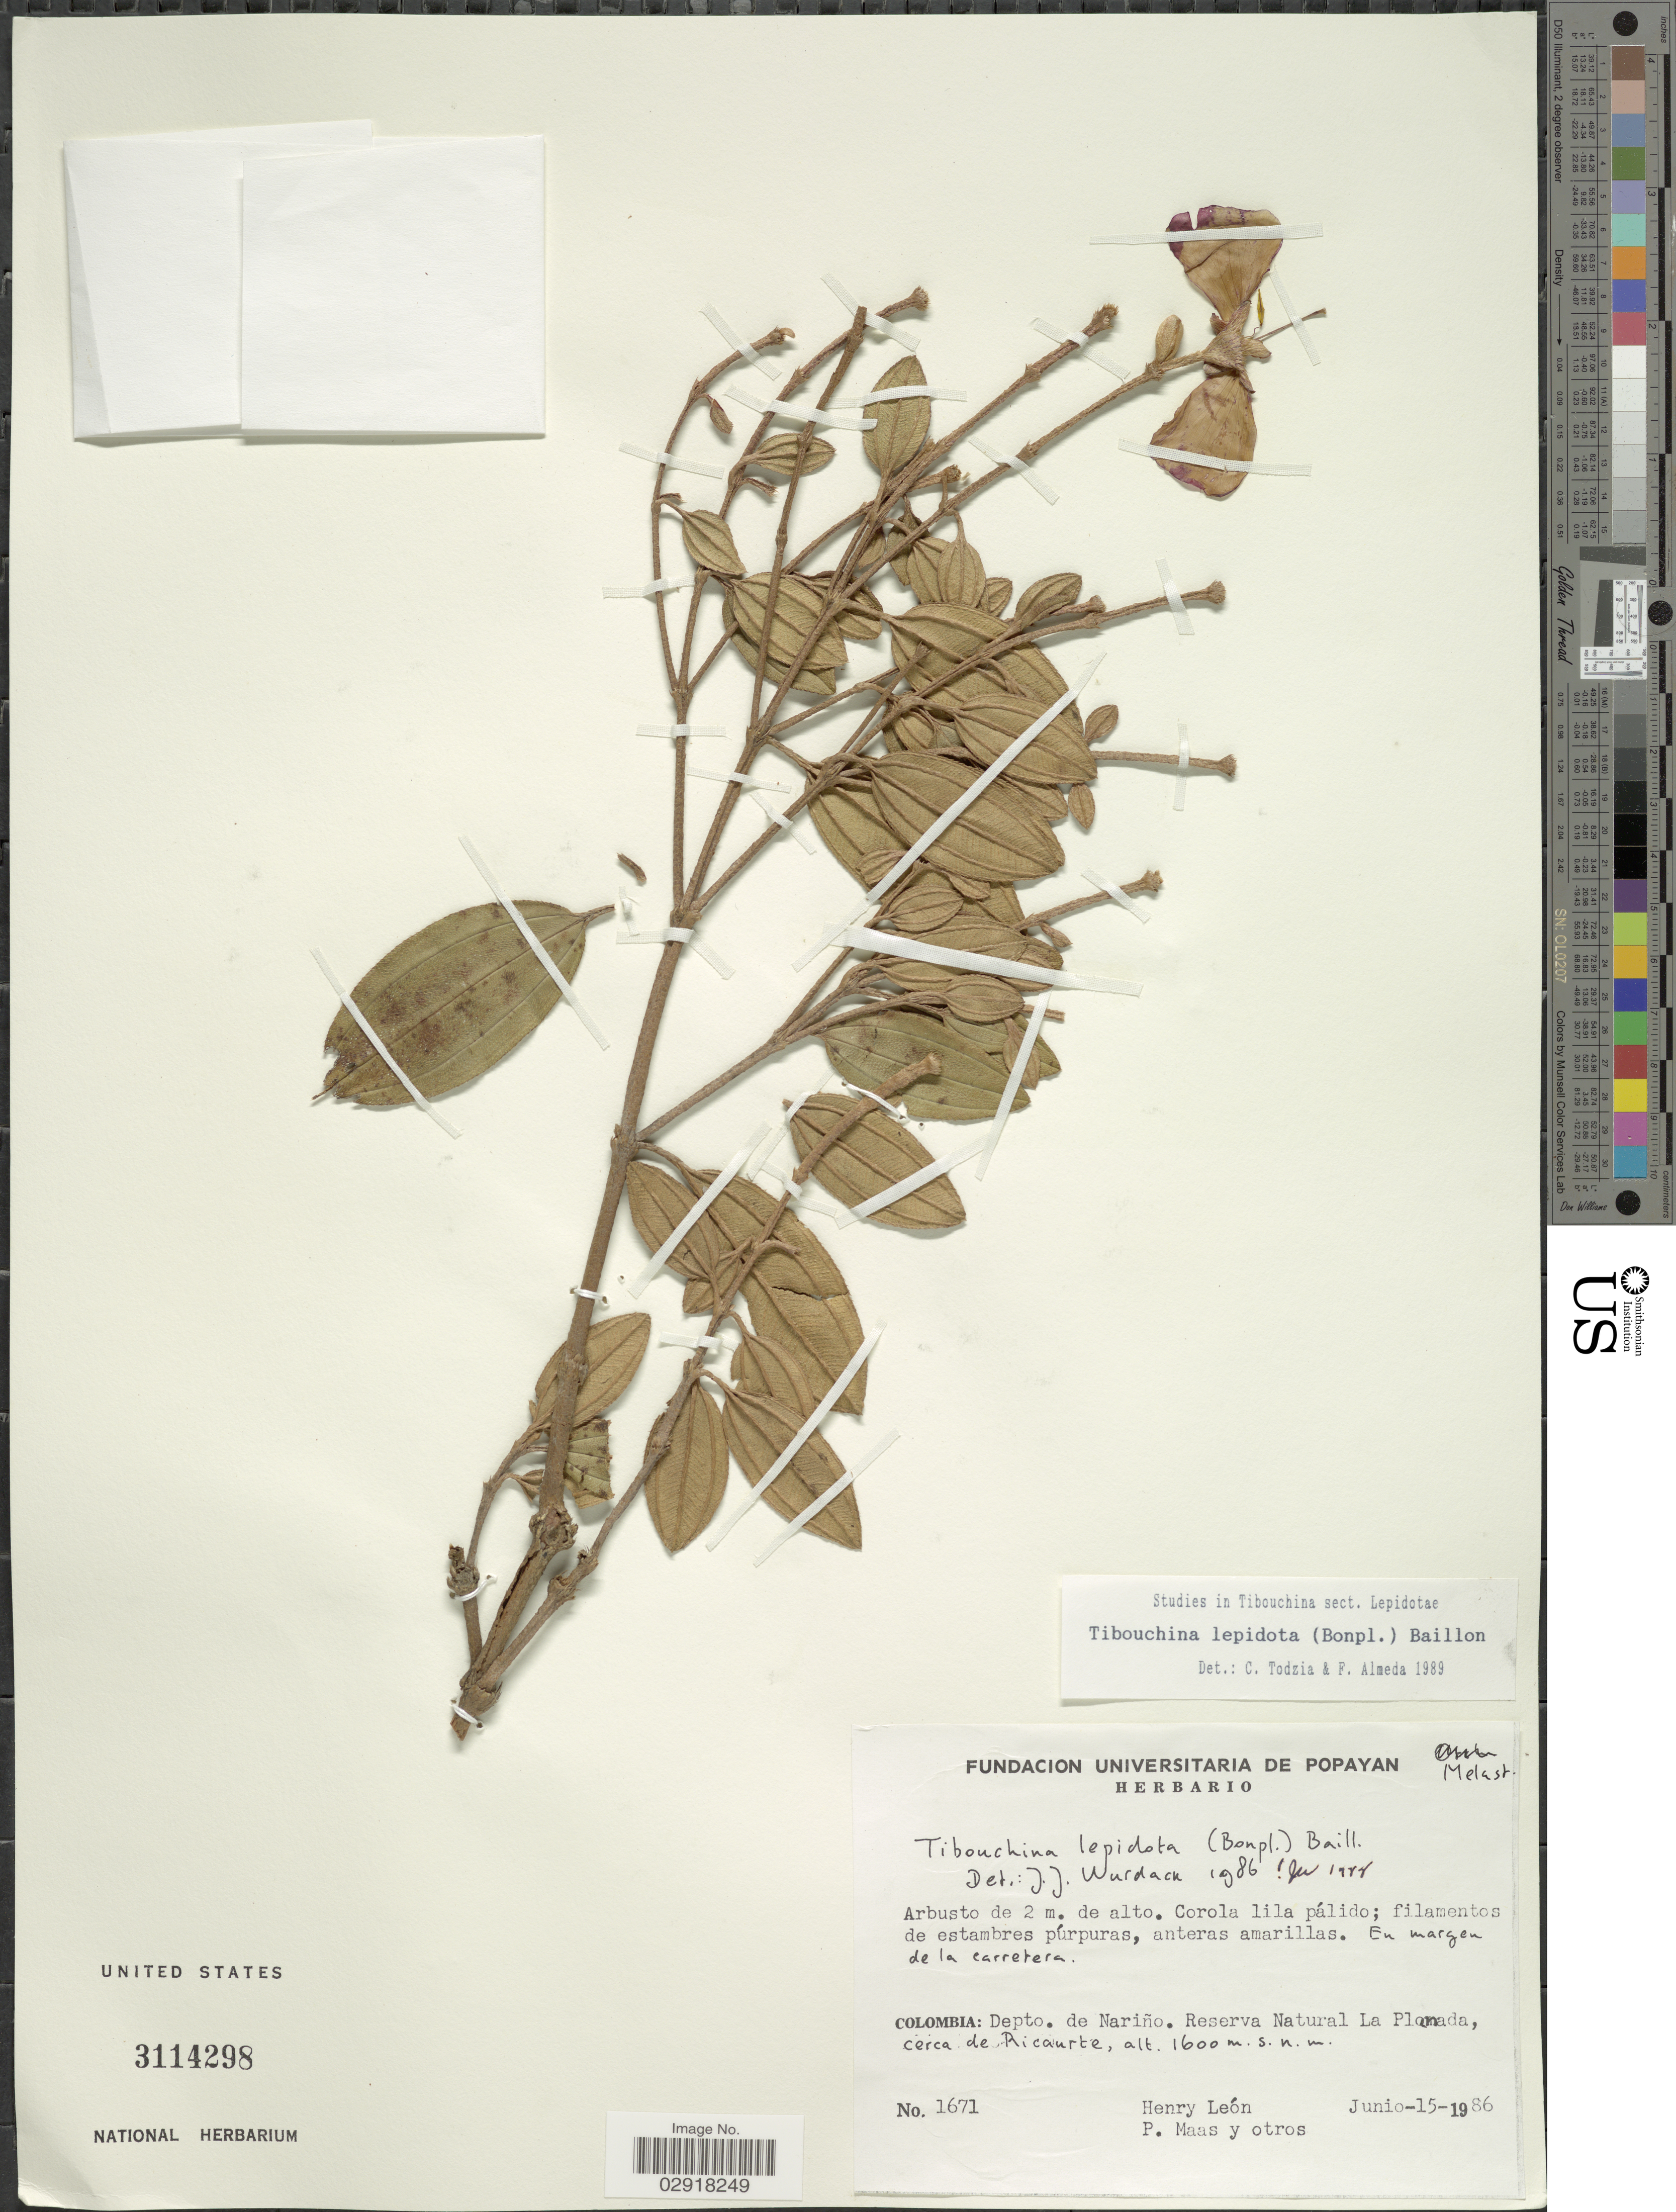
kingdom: Plantae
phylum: Tracheophyta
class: Magnoliopsida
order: Myrtales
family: Melastomataceae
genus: Andesanthus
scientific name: Andesanthus lepidotus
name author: (Humb. & Bonpl.) P.J.F. Guim. & Michelang.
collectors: Henry Leon, P. Maas & et al.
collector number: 1671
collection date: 1986-06-15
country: Colombia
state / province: Nariño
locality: Depto. de Nariño. Reserva Natural La Planada, cerra de Ricaurte.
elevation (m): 1600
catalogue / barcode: US 3114298